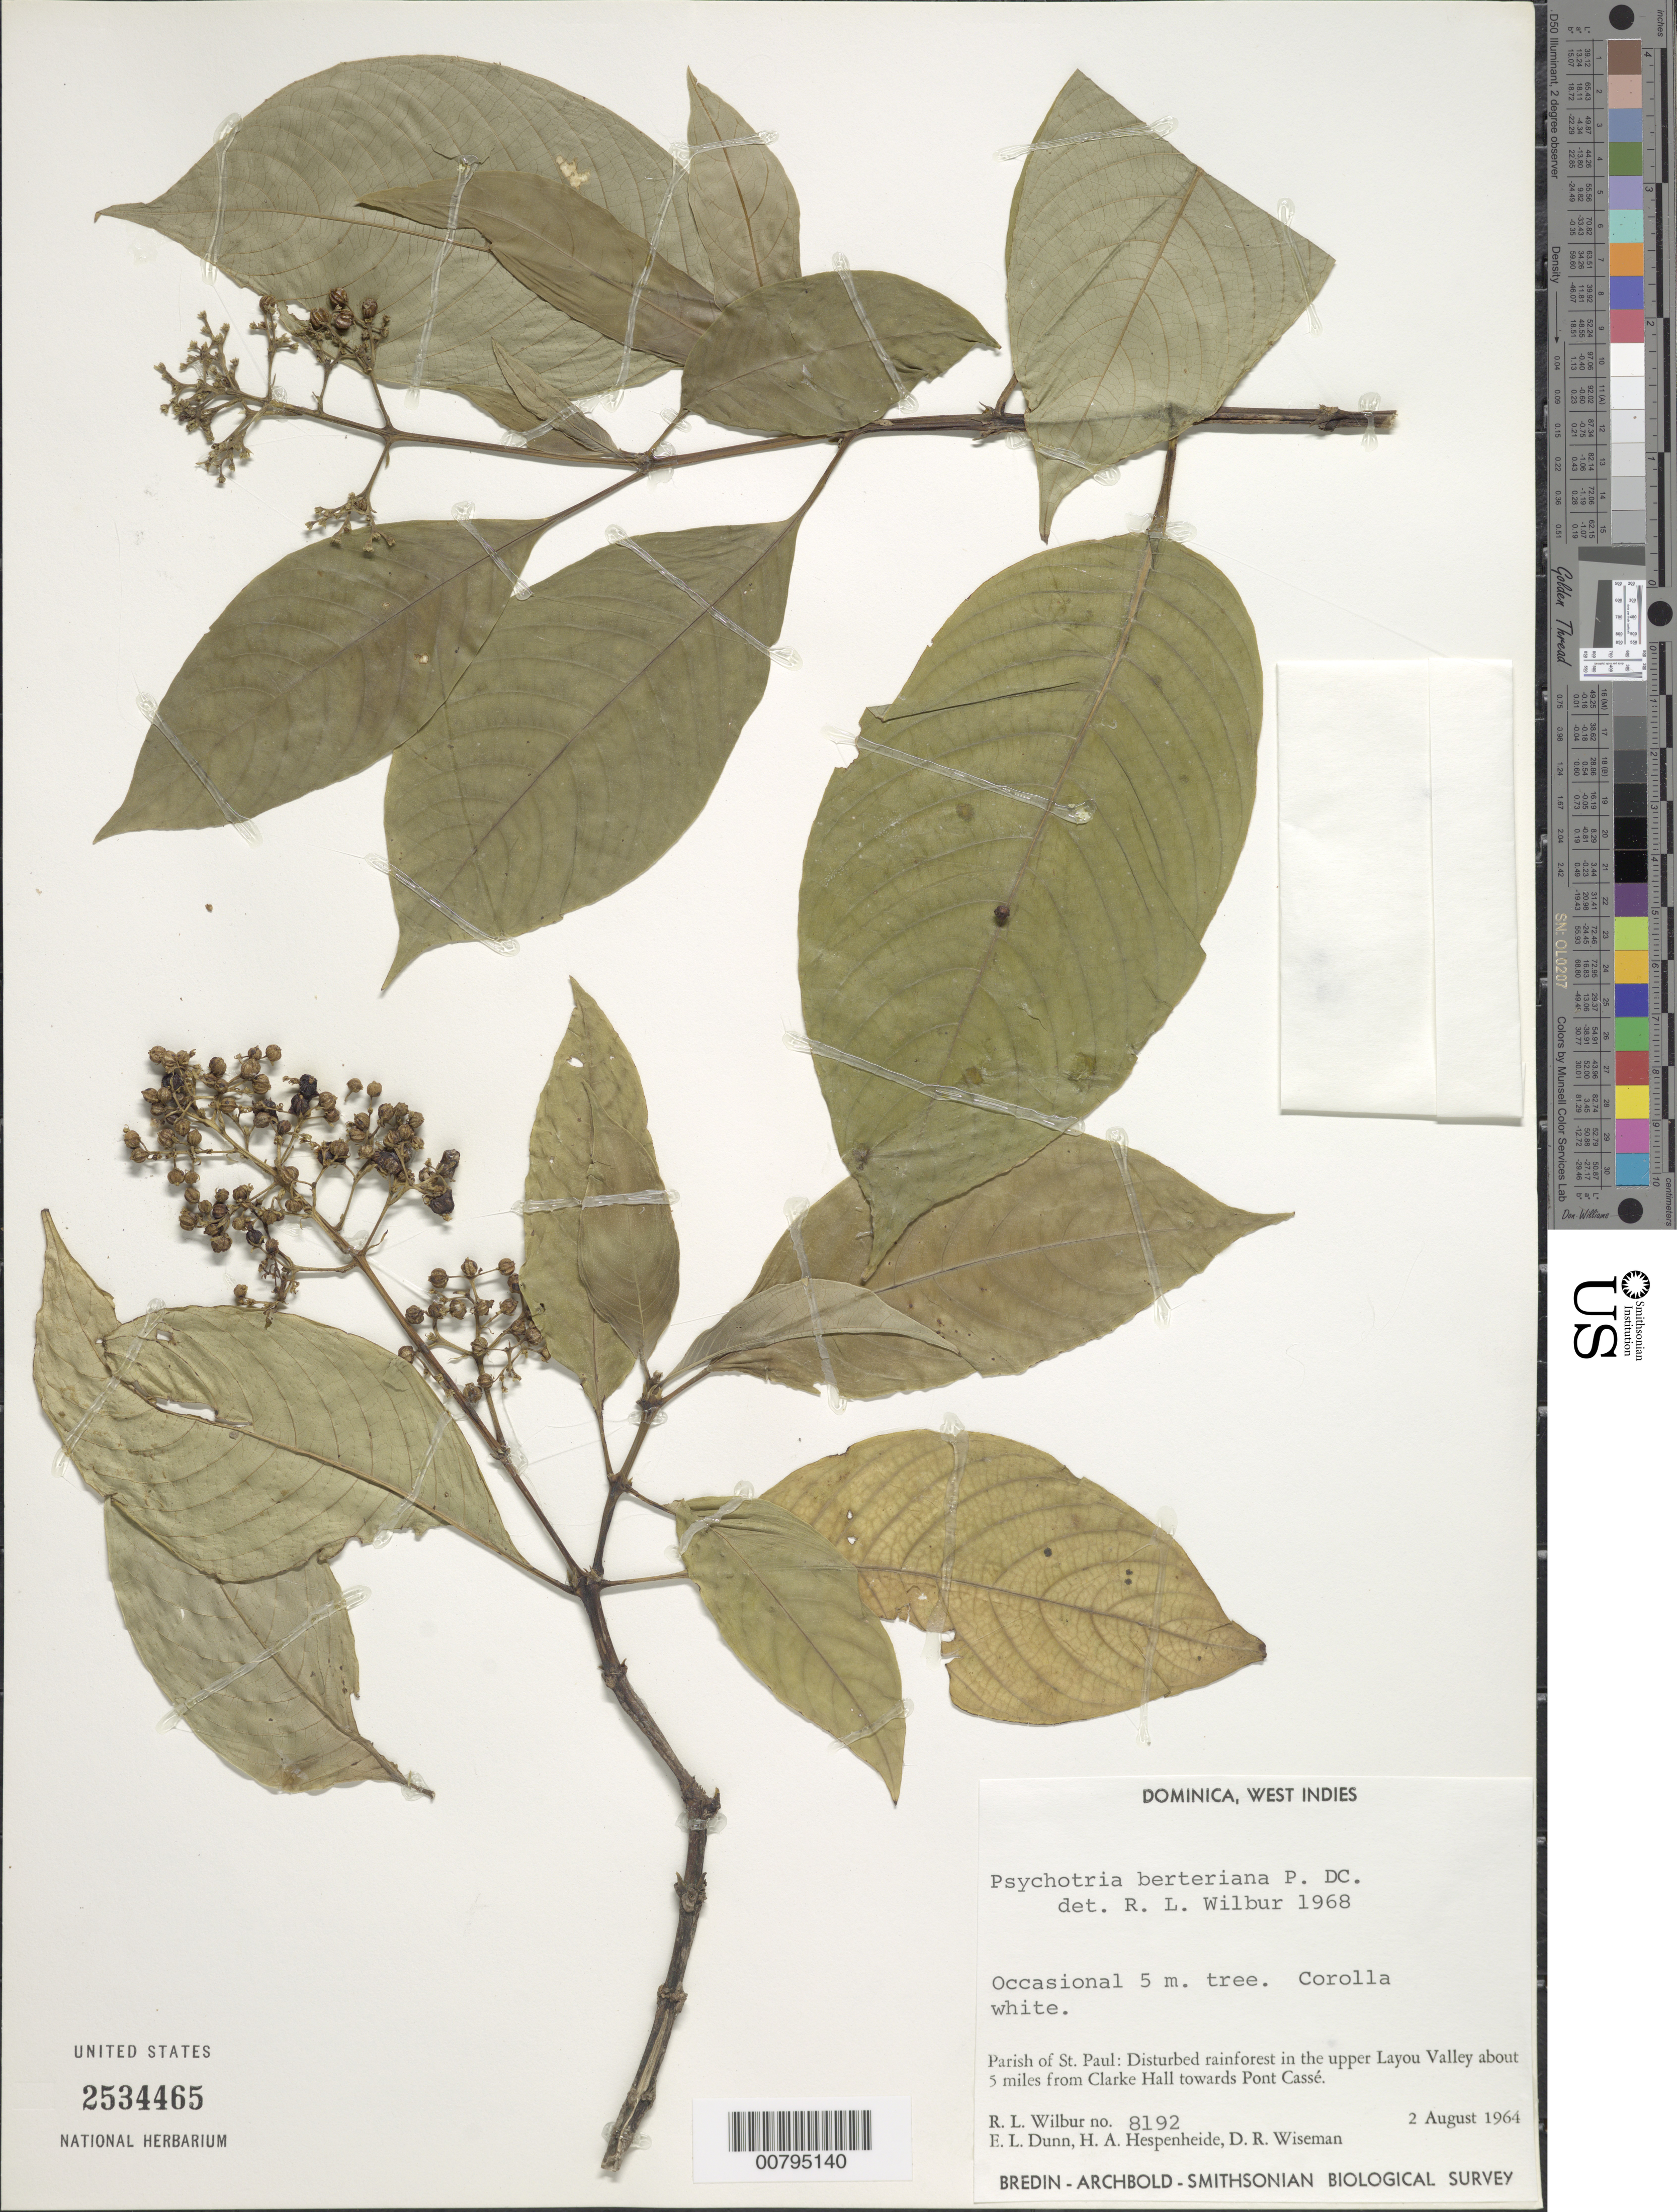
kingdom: Plantae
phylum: Tracheophyta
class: Magnoliopsida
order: Gentianales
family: Rubiaceae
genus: Psychotria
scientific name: Psychotria berteroana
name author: DC.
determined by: Wilbur, R. L.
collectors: R. L. Wilbur, E. Dunn, H. A. Hespenheide & D. R. Wiseman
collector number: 8192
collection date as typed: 02 Aug 1964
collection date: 1964-08-02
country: Dominica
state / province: St. Paul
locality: Upper Layou Valley about 5 miles from Clarke Hall, towards Pont Cassé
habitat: Disturbed rainforest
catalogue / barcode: US 2534465